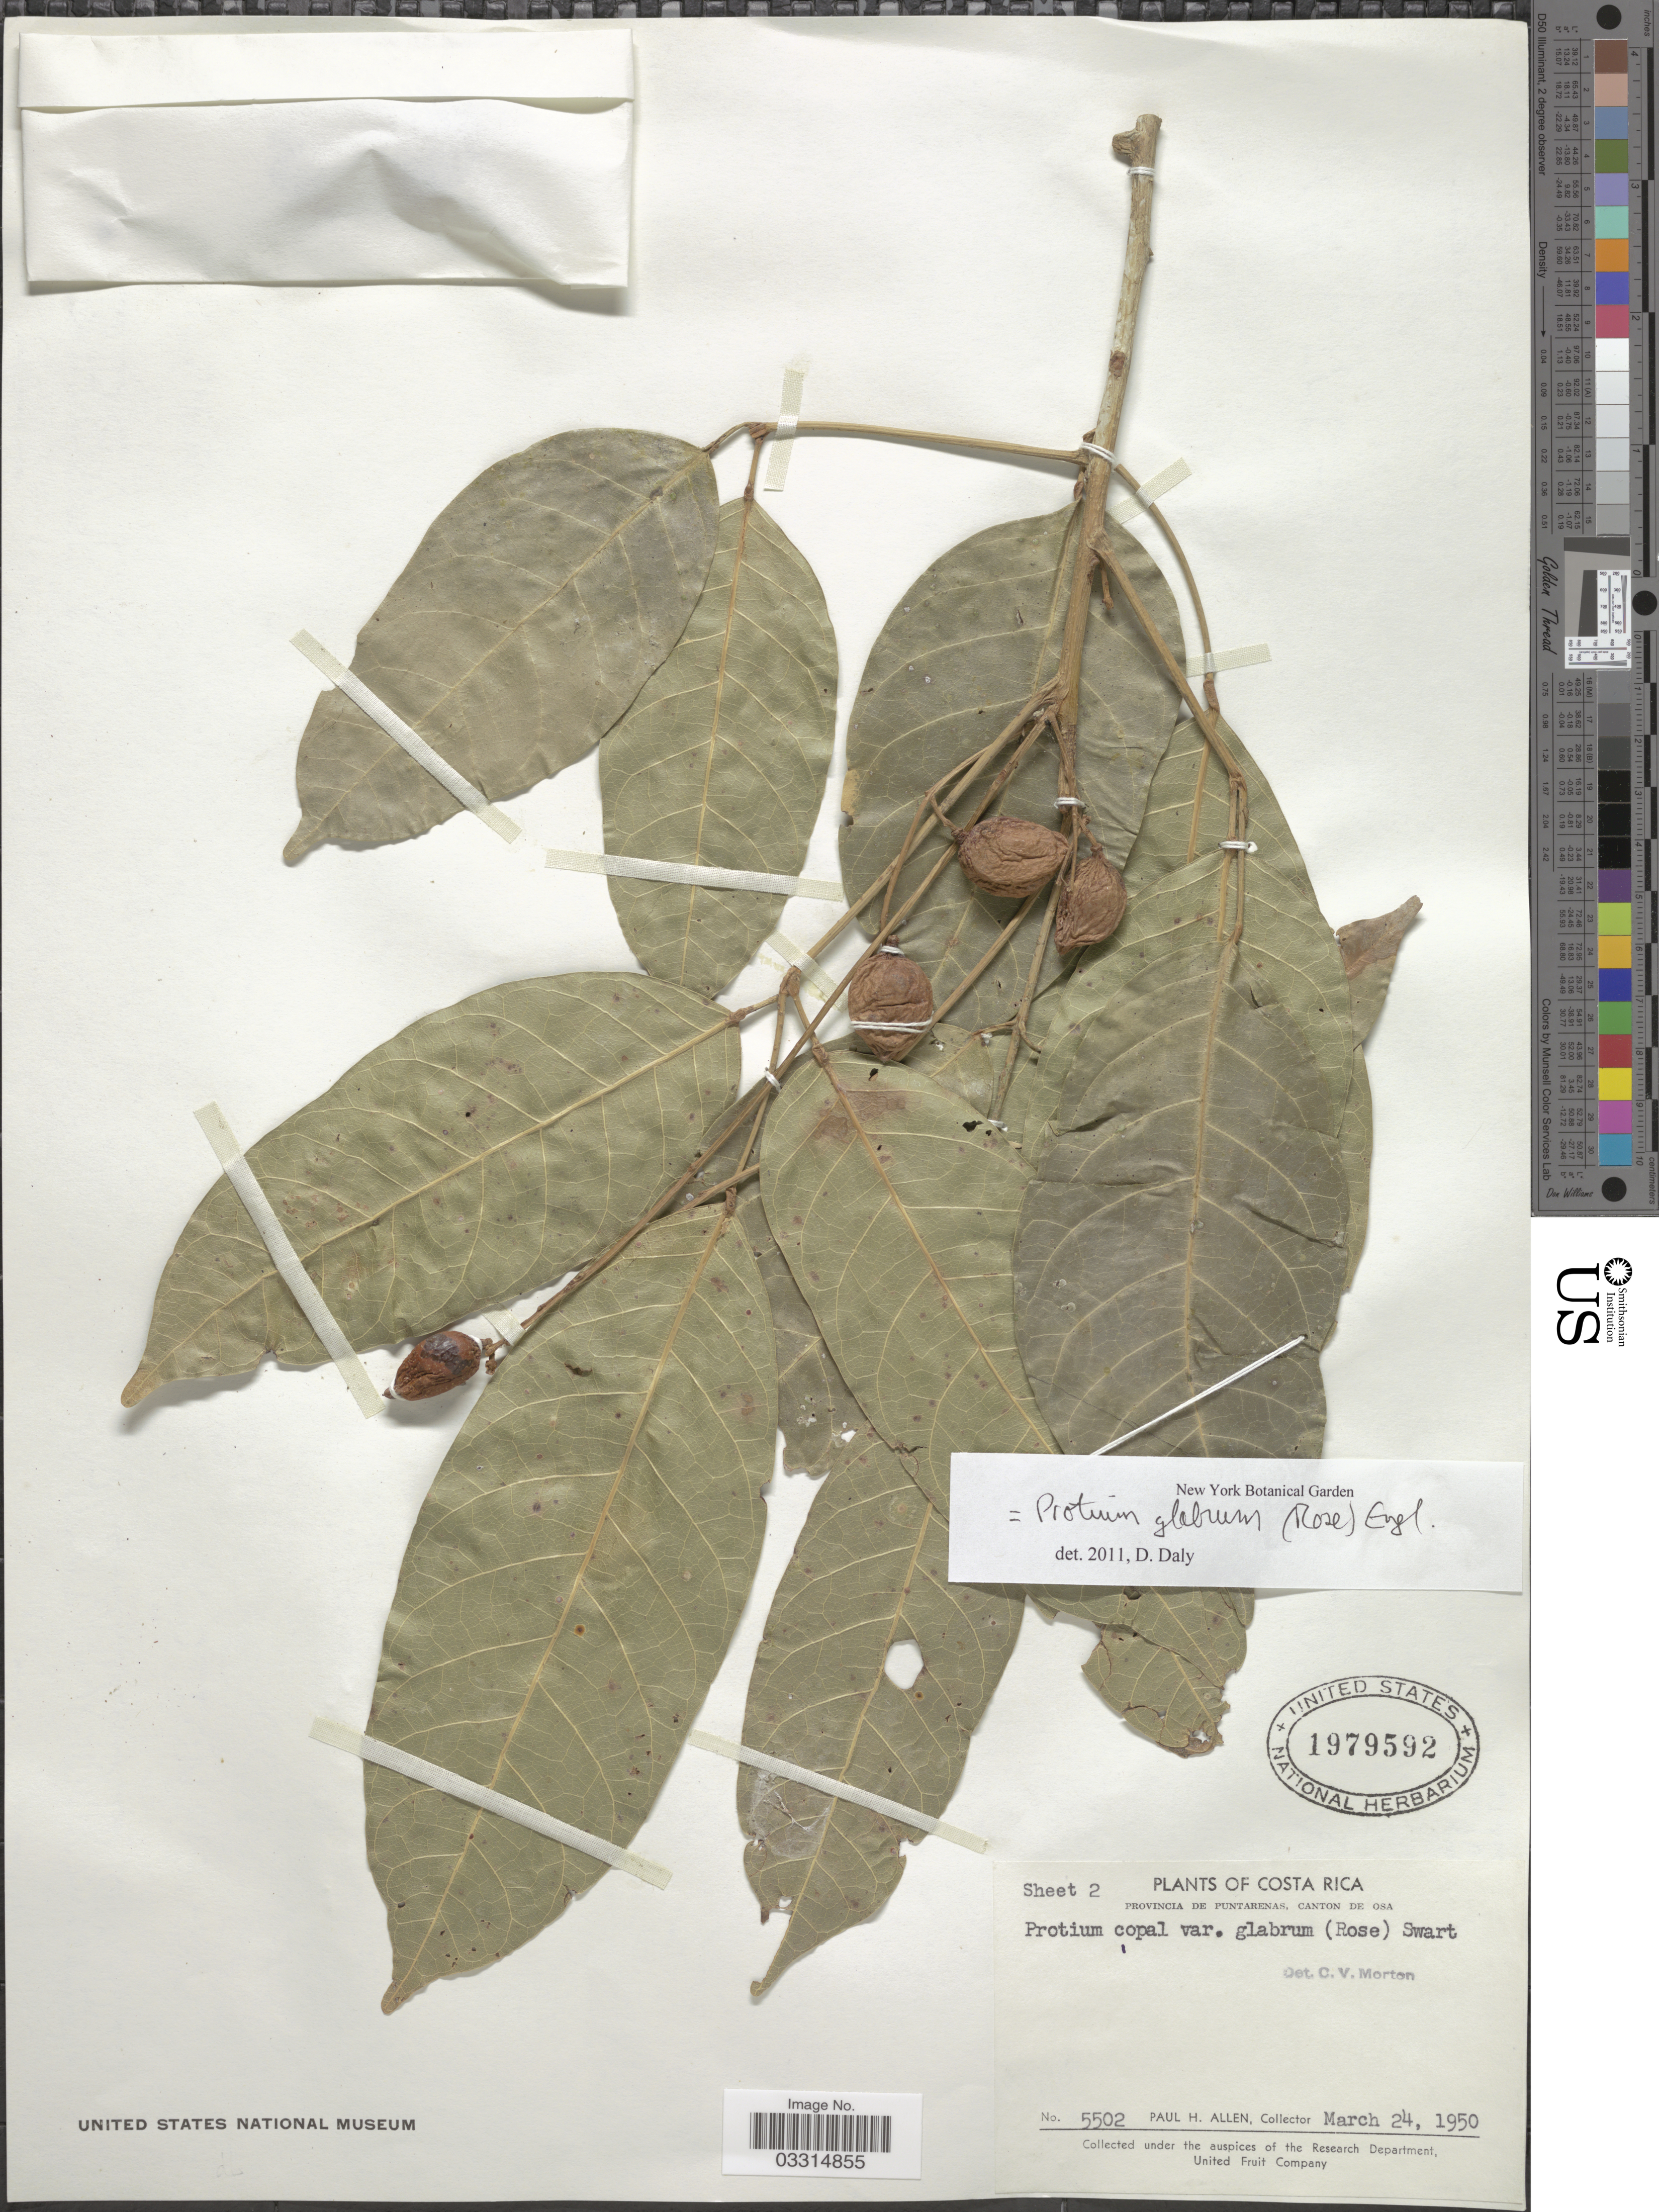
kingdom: Plantae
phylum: Tracheophyta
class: Magnoliopsida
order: Sapindales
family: Burseraceae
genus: Protium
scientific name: Protium glabrum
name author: (Rose) Engl.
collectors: P. H. Allen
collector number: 5502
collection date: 1950-03-24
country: Costa Rica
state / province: Puntarenas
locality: Canton de Osa.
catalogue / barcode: US 1979592